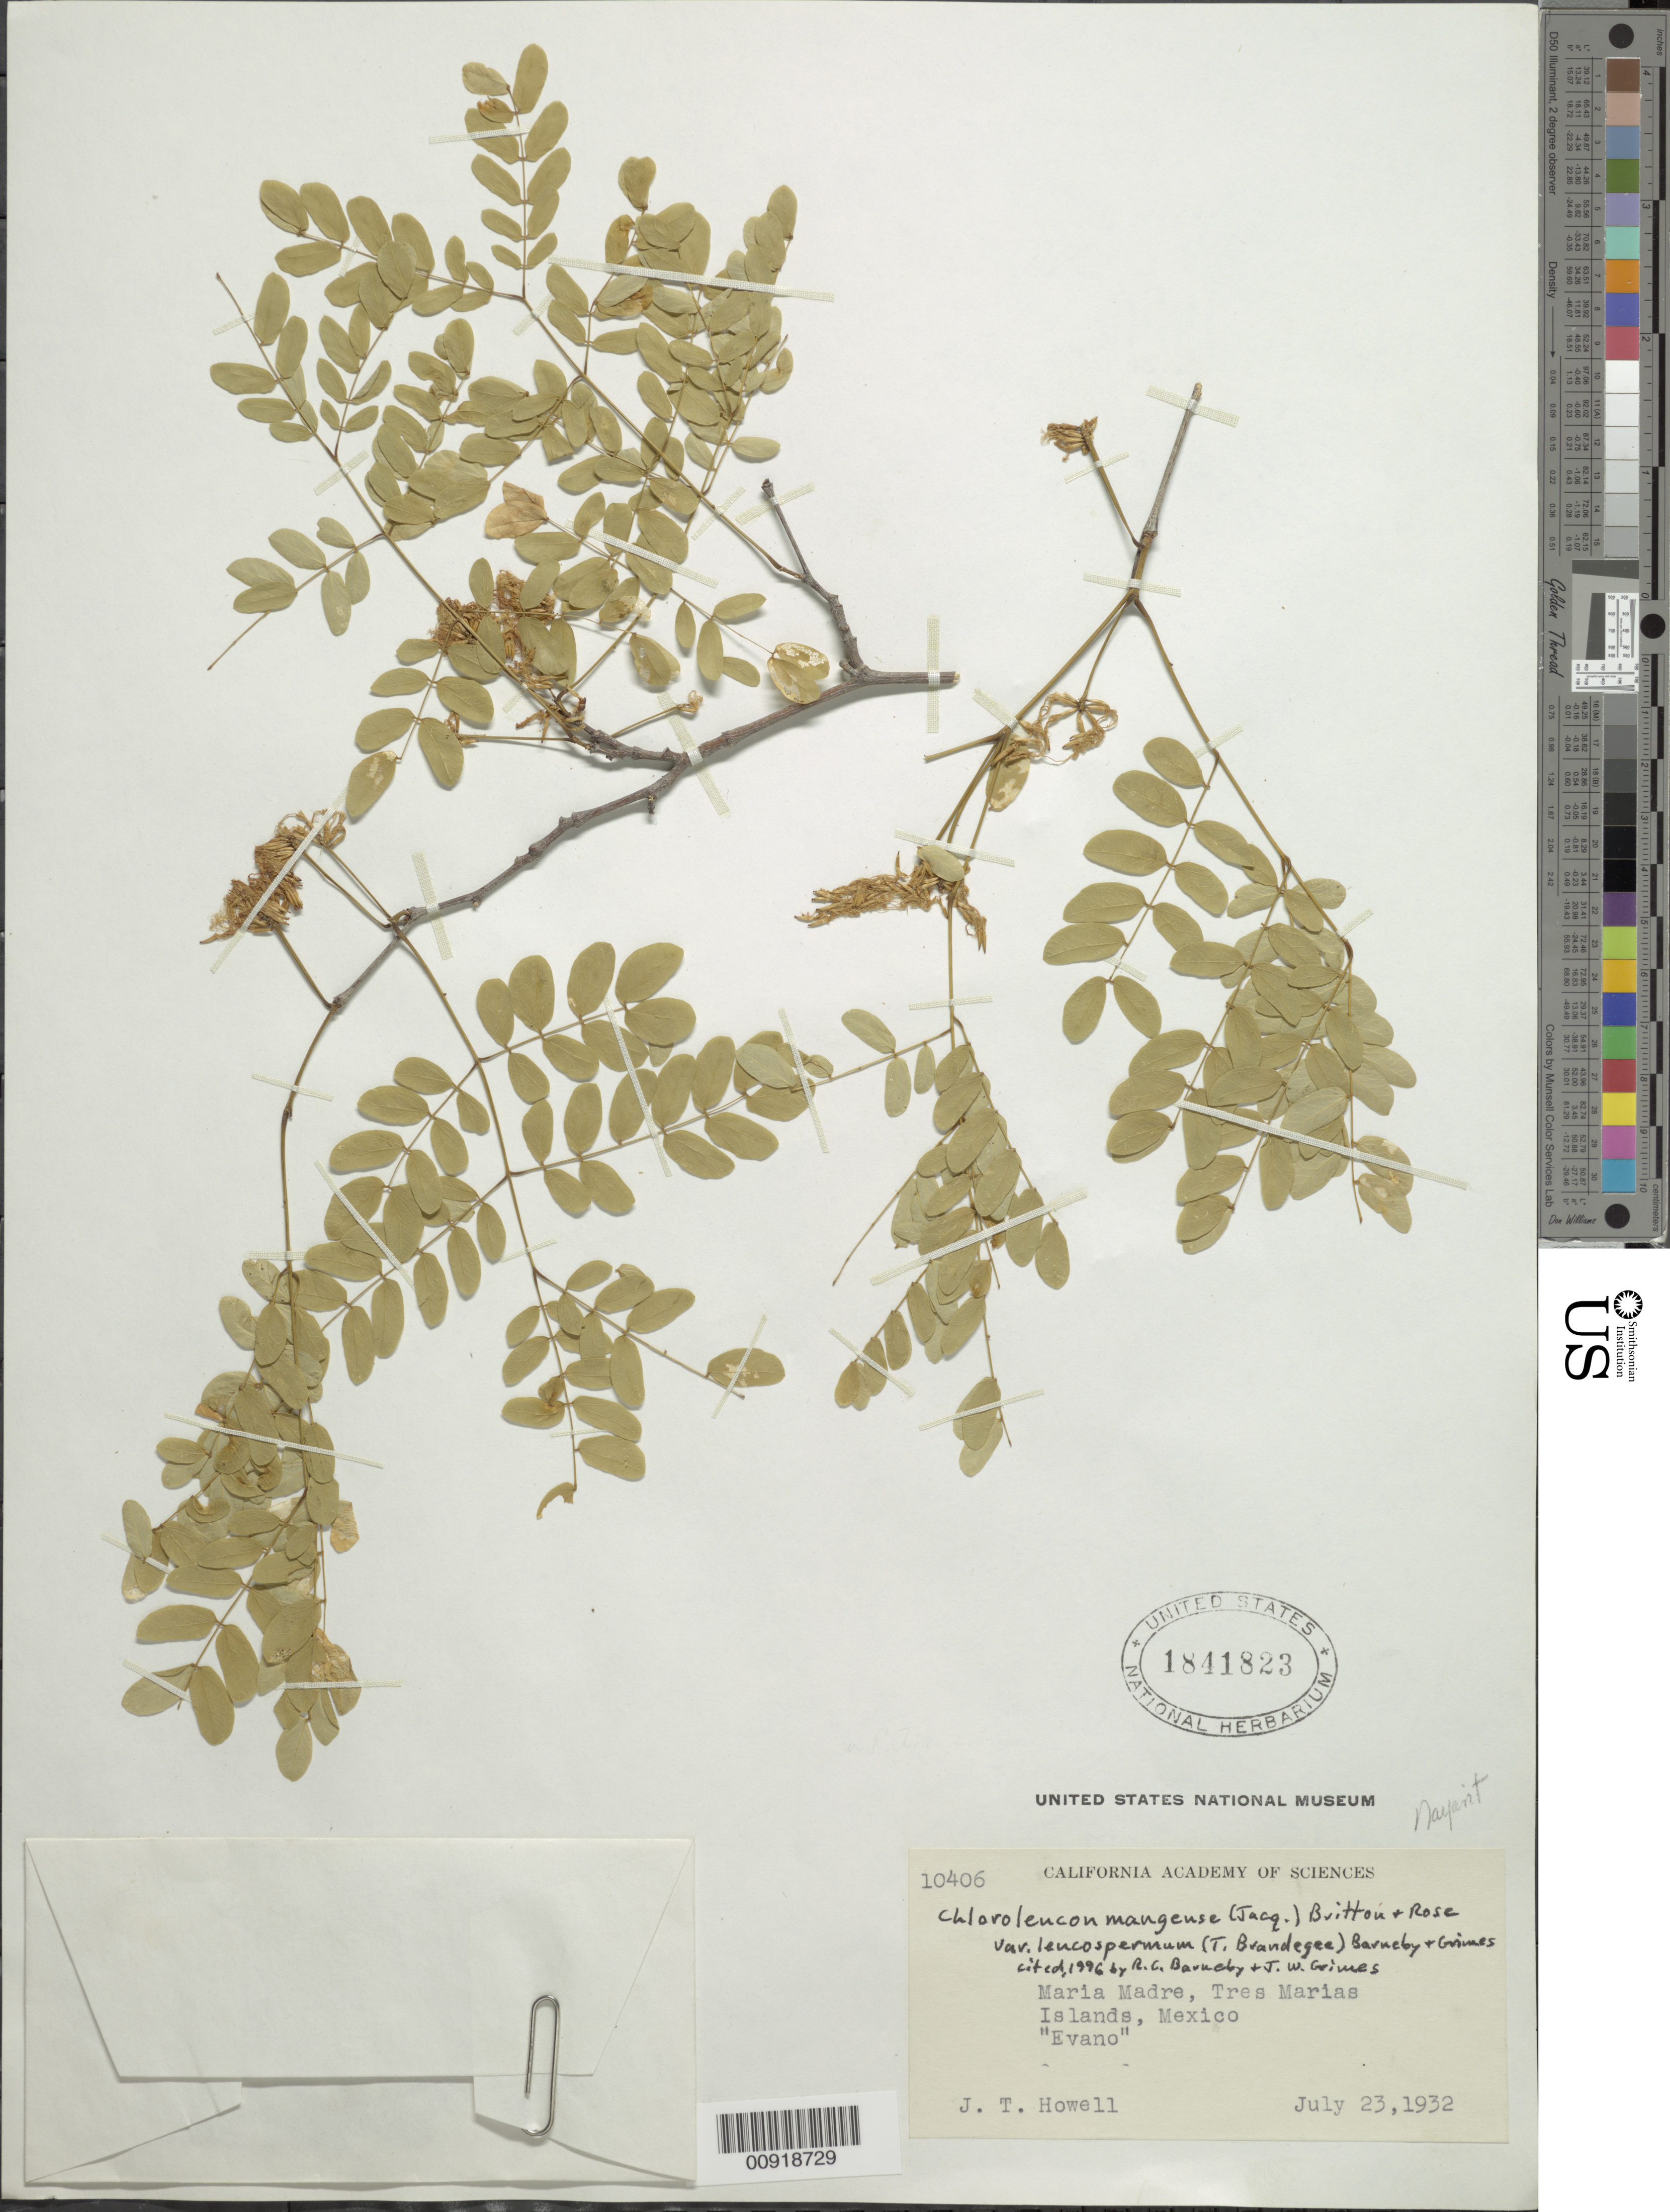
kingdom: Plantae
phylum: Tracheophyta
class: Magnoliopsida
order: Fabales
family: Fabaceae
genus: Chloroleucon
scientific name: Chloroleucon mangense var. leucospermum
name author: (Brandegee) Barneby & J.W. Grimes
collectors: J. T. Howell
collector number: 10406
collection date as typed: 23 Jul 1932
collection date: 1932-07-23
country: Mexico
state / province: Nayarit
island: Maria Madre I.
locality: Maria Madre, Tres Marias Islands.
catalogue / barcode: US 1841823